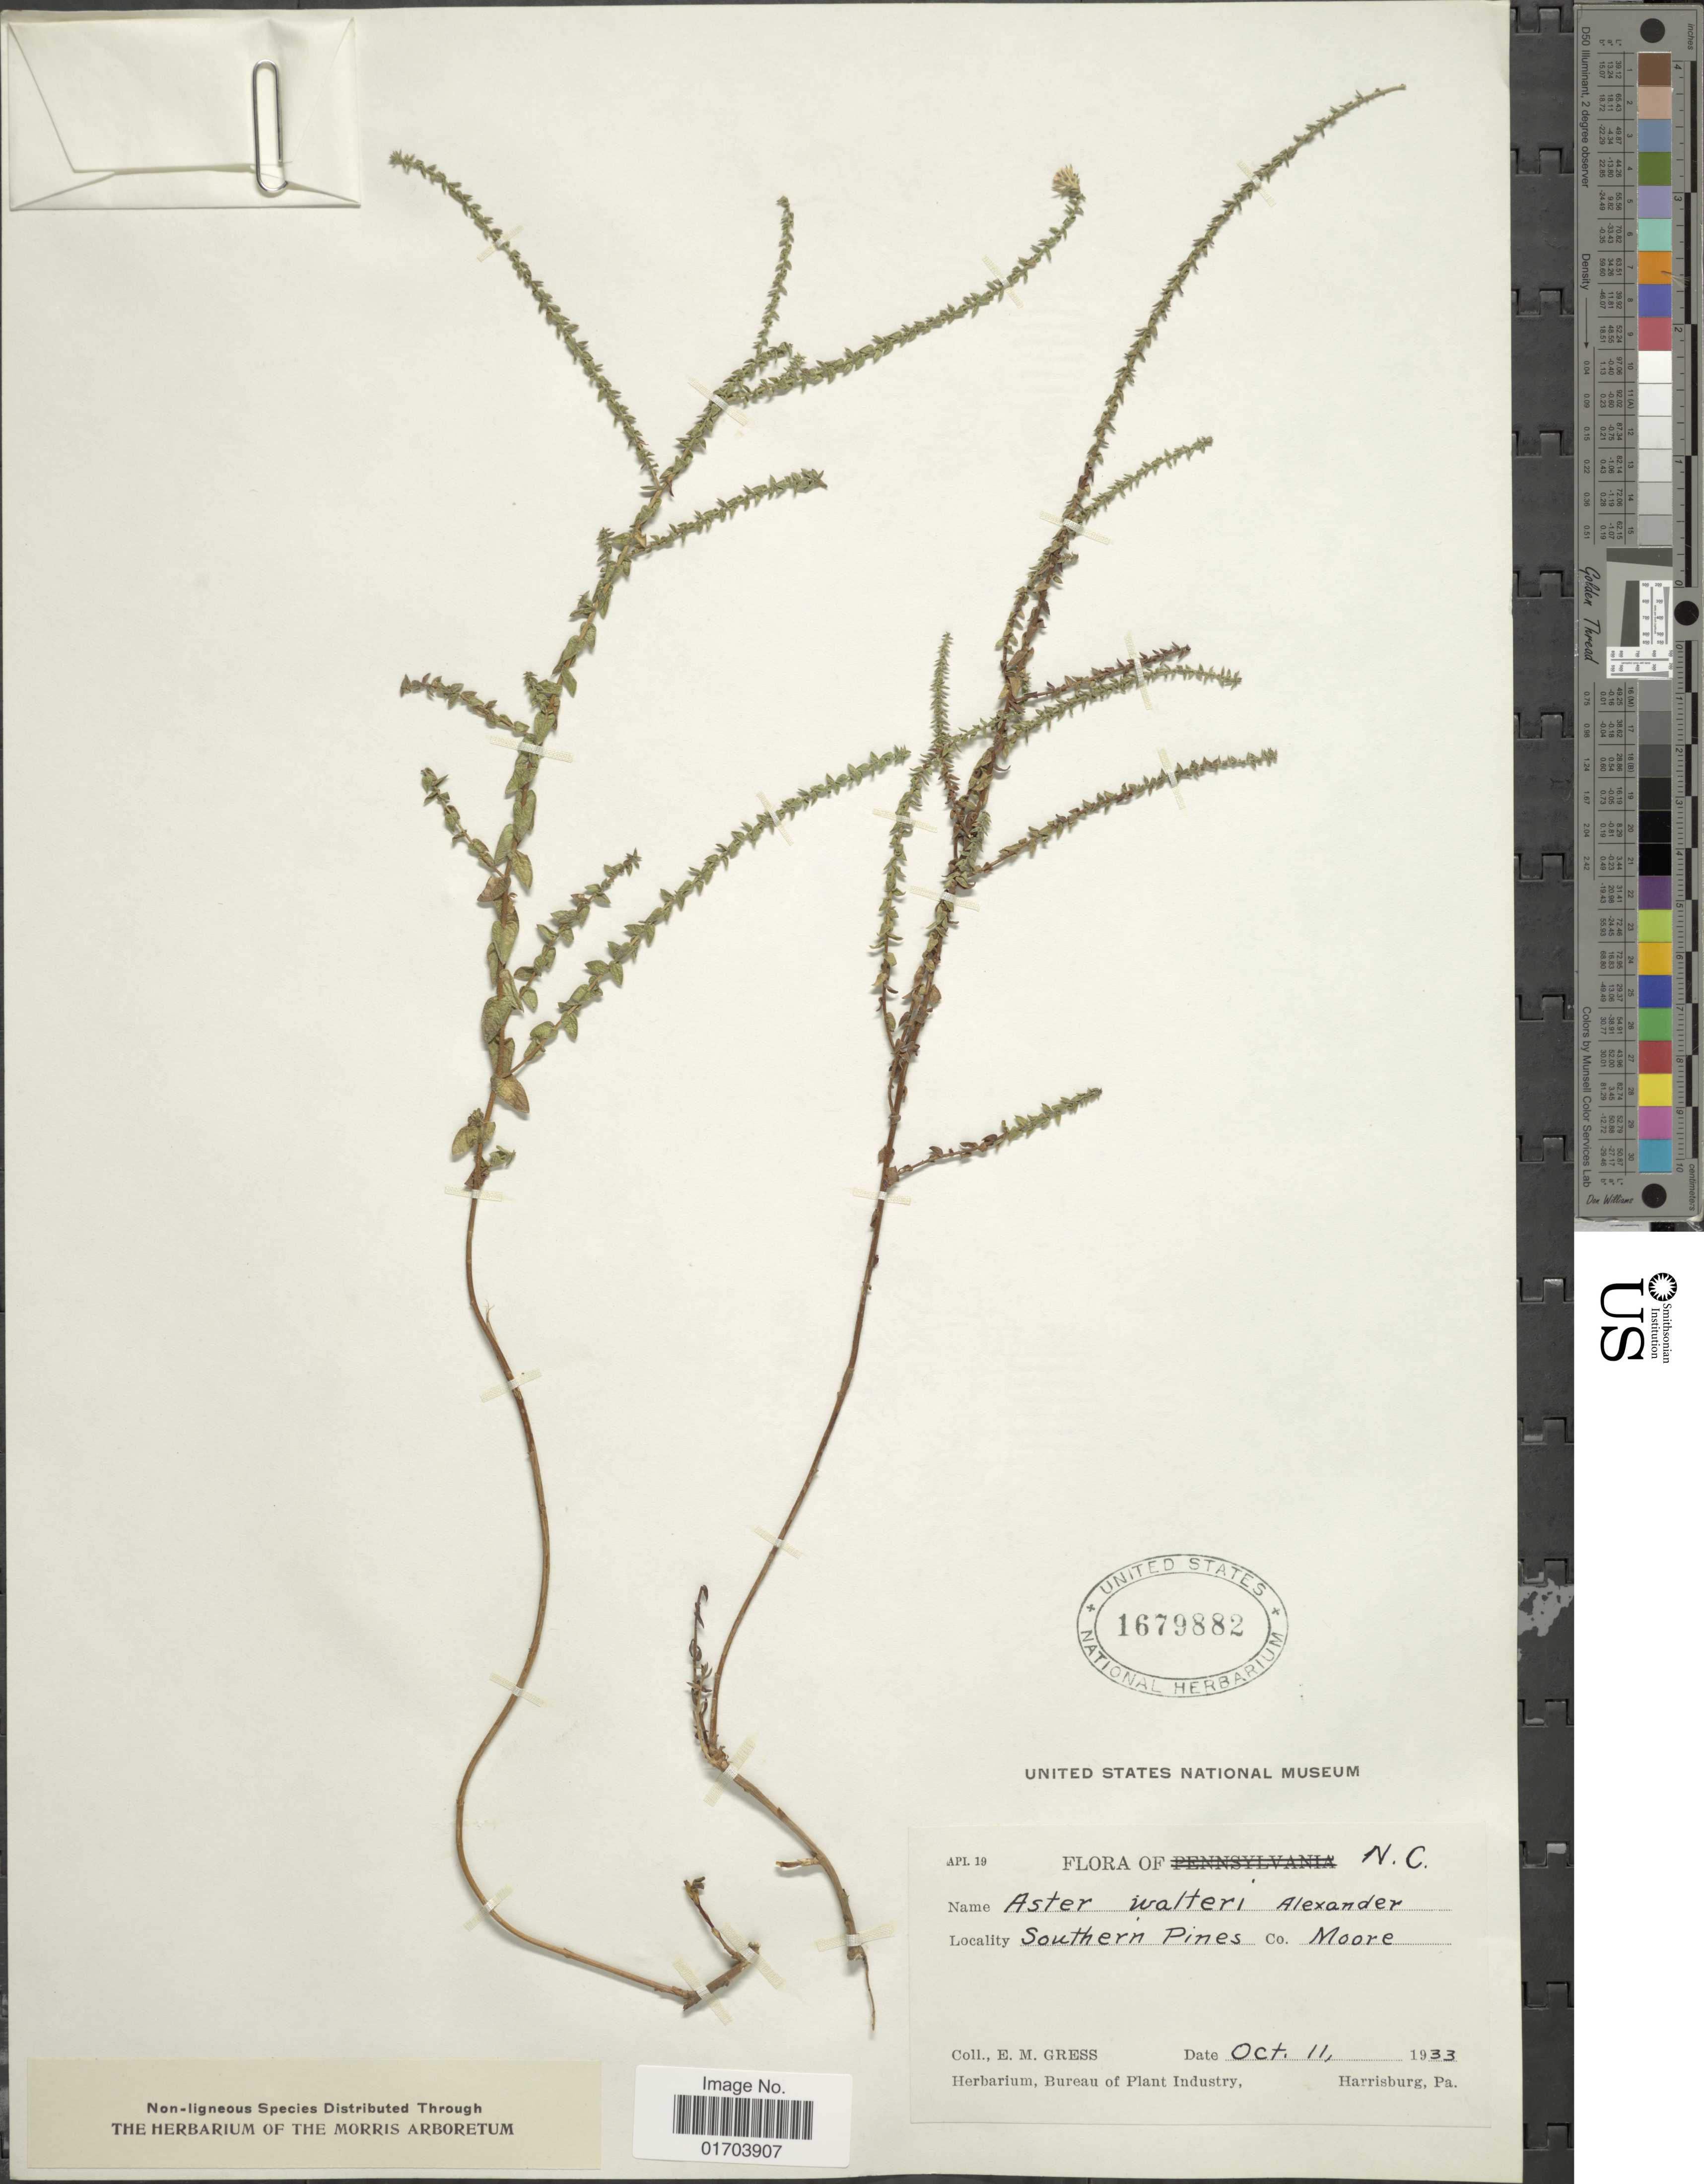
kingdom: Plantae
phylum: Tracheophyta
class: Magnoliopsida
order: Asterales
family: Asteraceae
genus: Symphyotrichum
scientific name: Symphyotrichum walteri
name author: (Alexander) G.L. Nesom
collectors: E. Gress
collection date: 1933-10-11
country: United States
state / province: North Carolina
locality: Southern Pines Co. Moore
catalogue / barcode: US 1678882